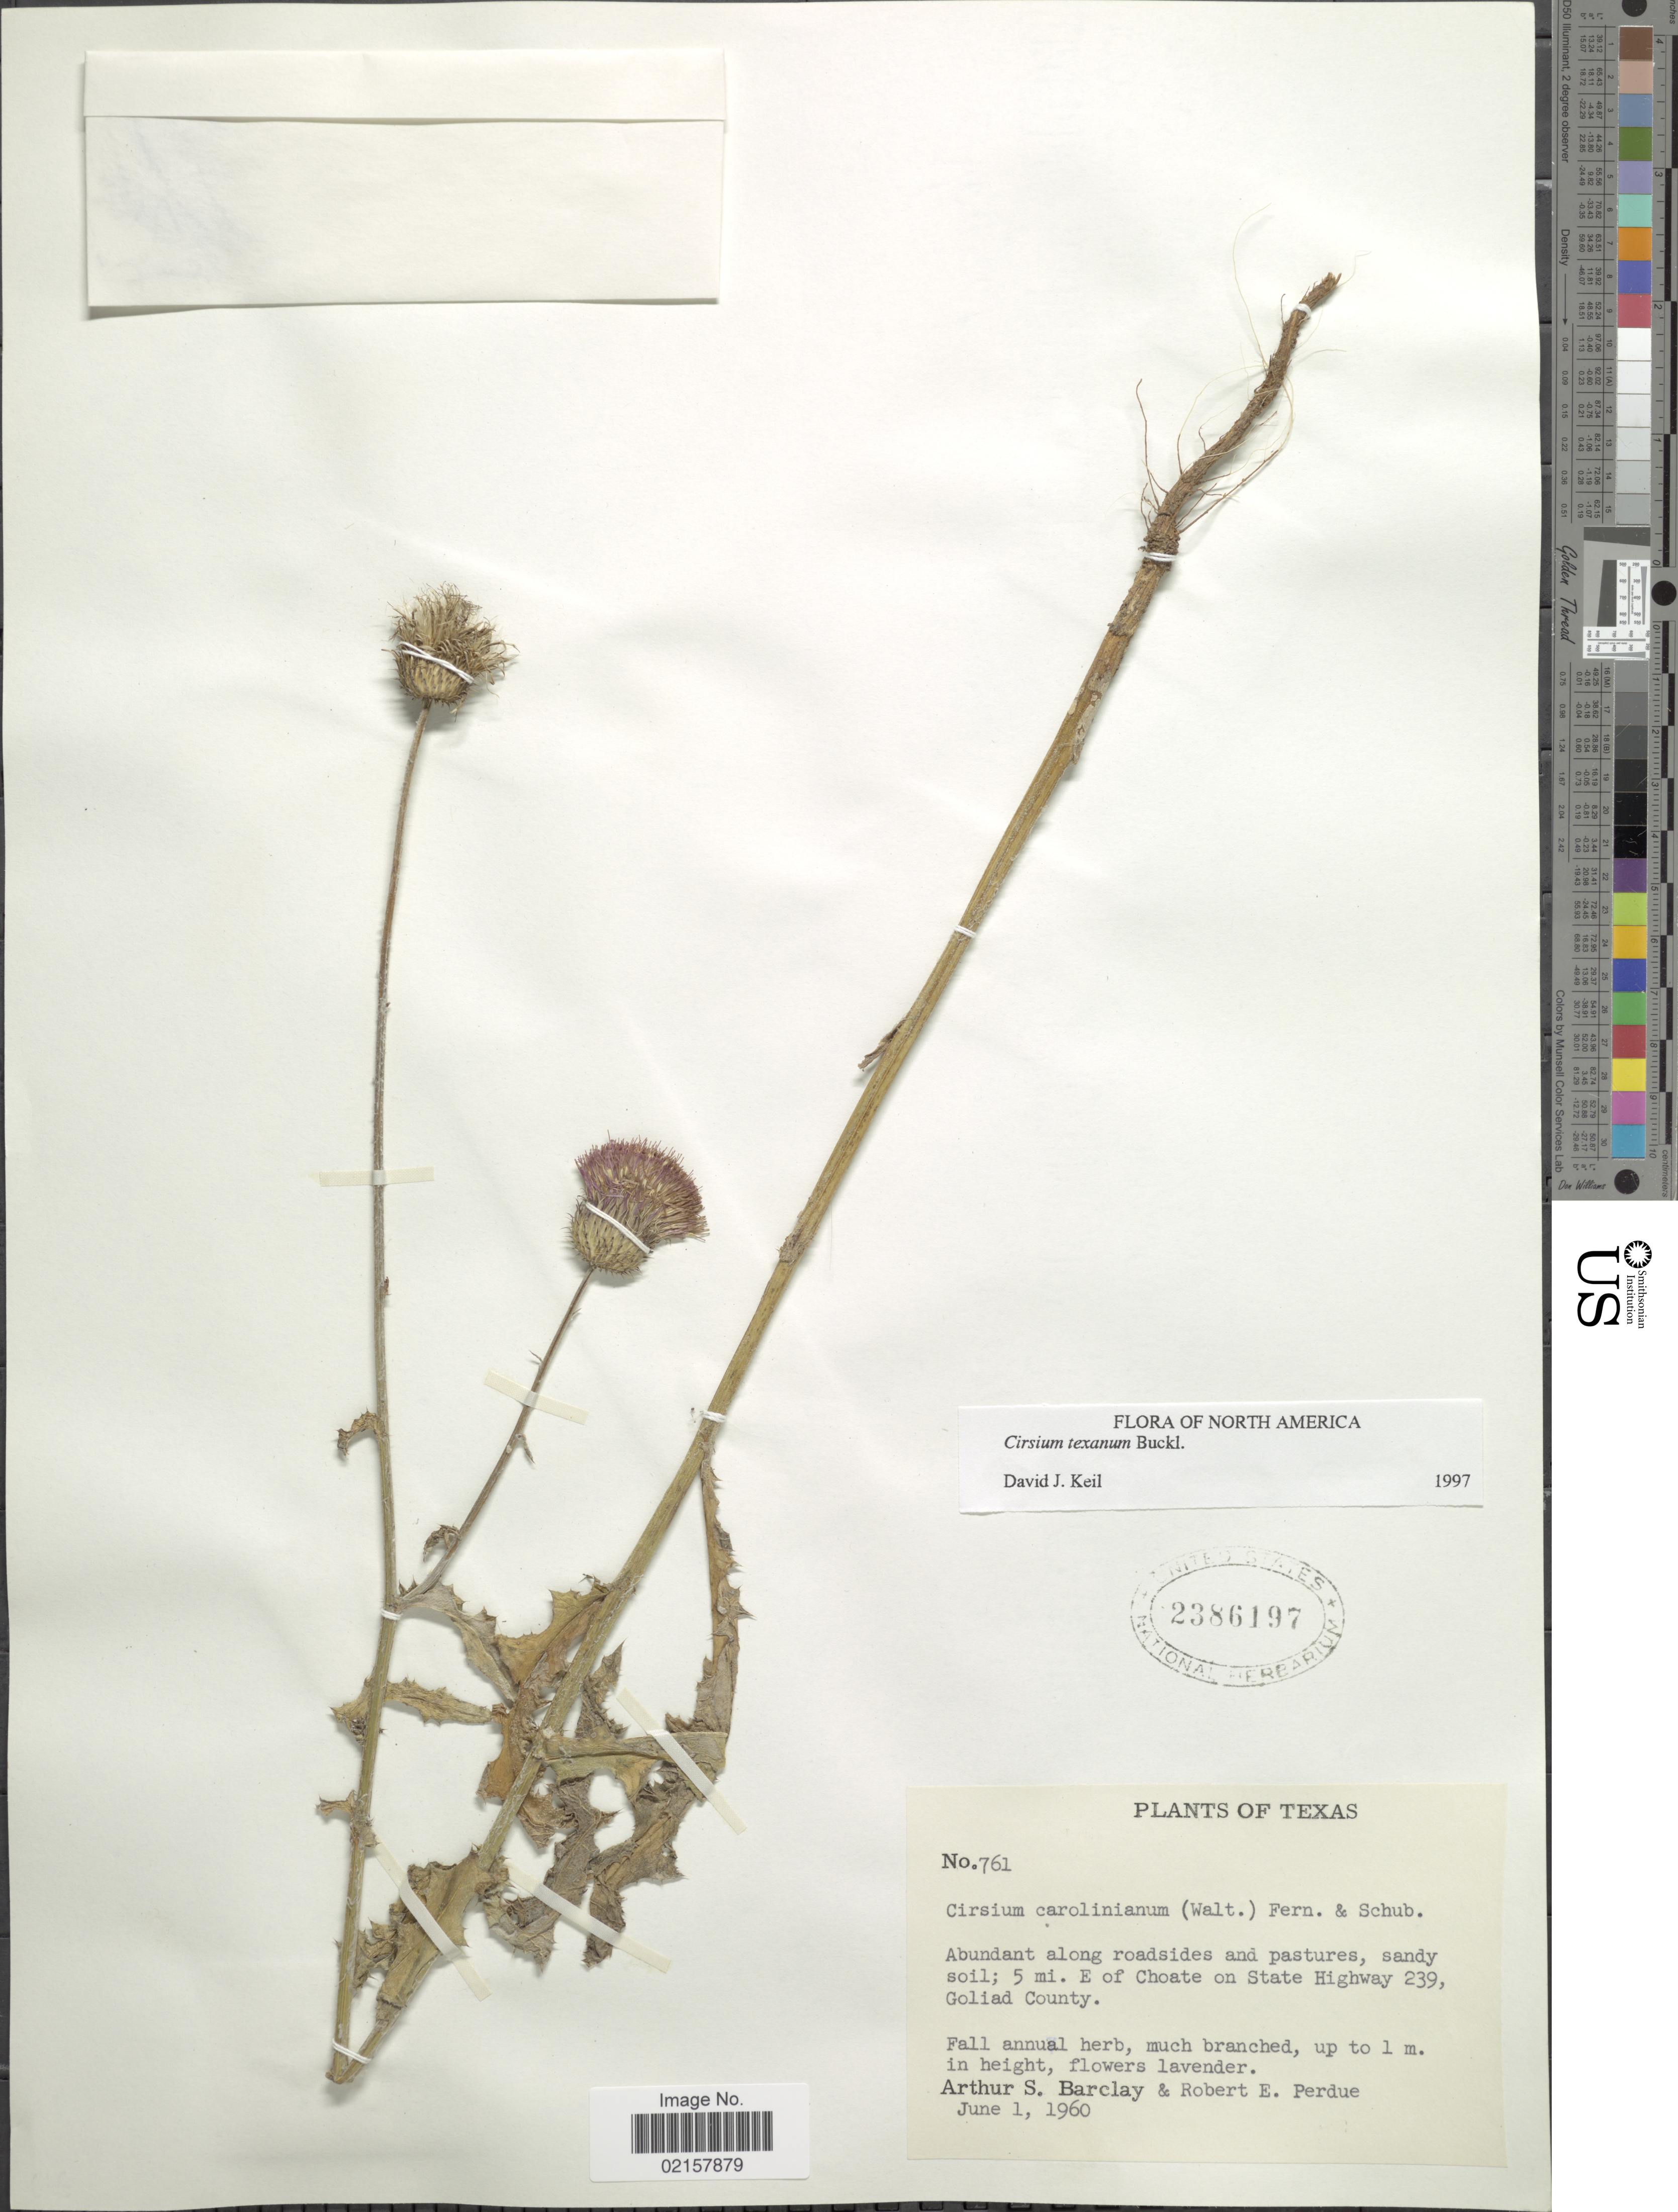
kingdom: Plantae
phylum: Tracheophyta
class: Magnoliopsida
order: Asterales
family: Asteraceae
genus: Cirsium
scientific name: Cirsium texanum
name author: Buckley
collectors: A. S. Barclay & R. E. Perdue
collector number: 761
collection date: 1960-06-01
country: United States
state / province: Texas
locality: Abundant along roadsides and pastures, sandy soil; 5mi. E of Choate on State Highway 239, Goliad County.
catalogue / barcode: US 2386197